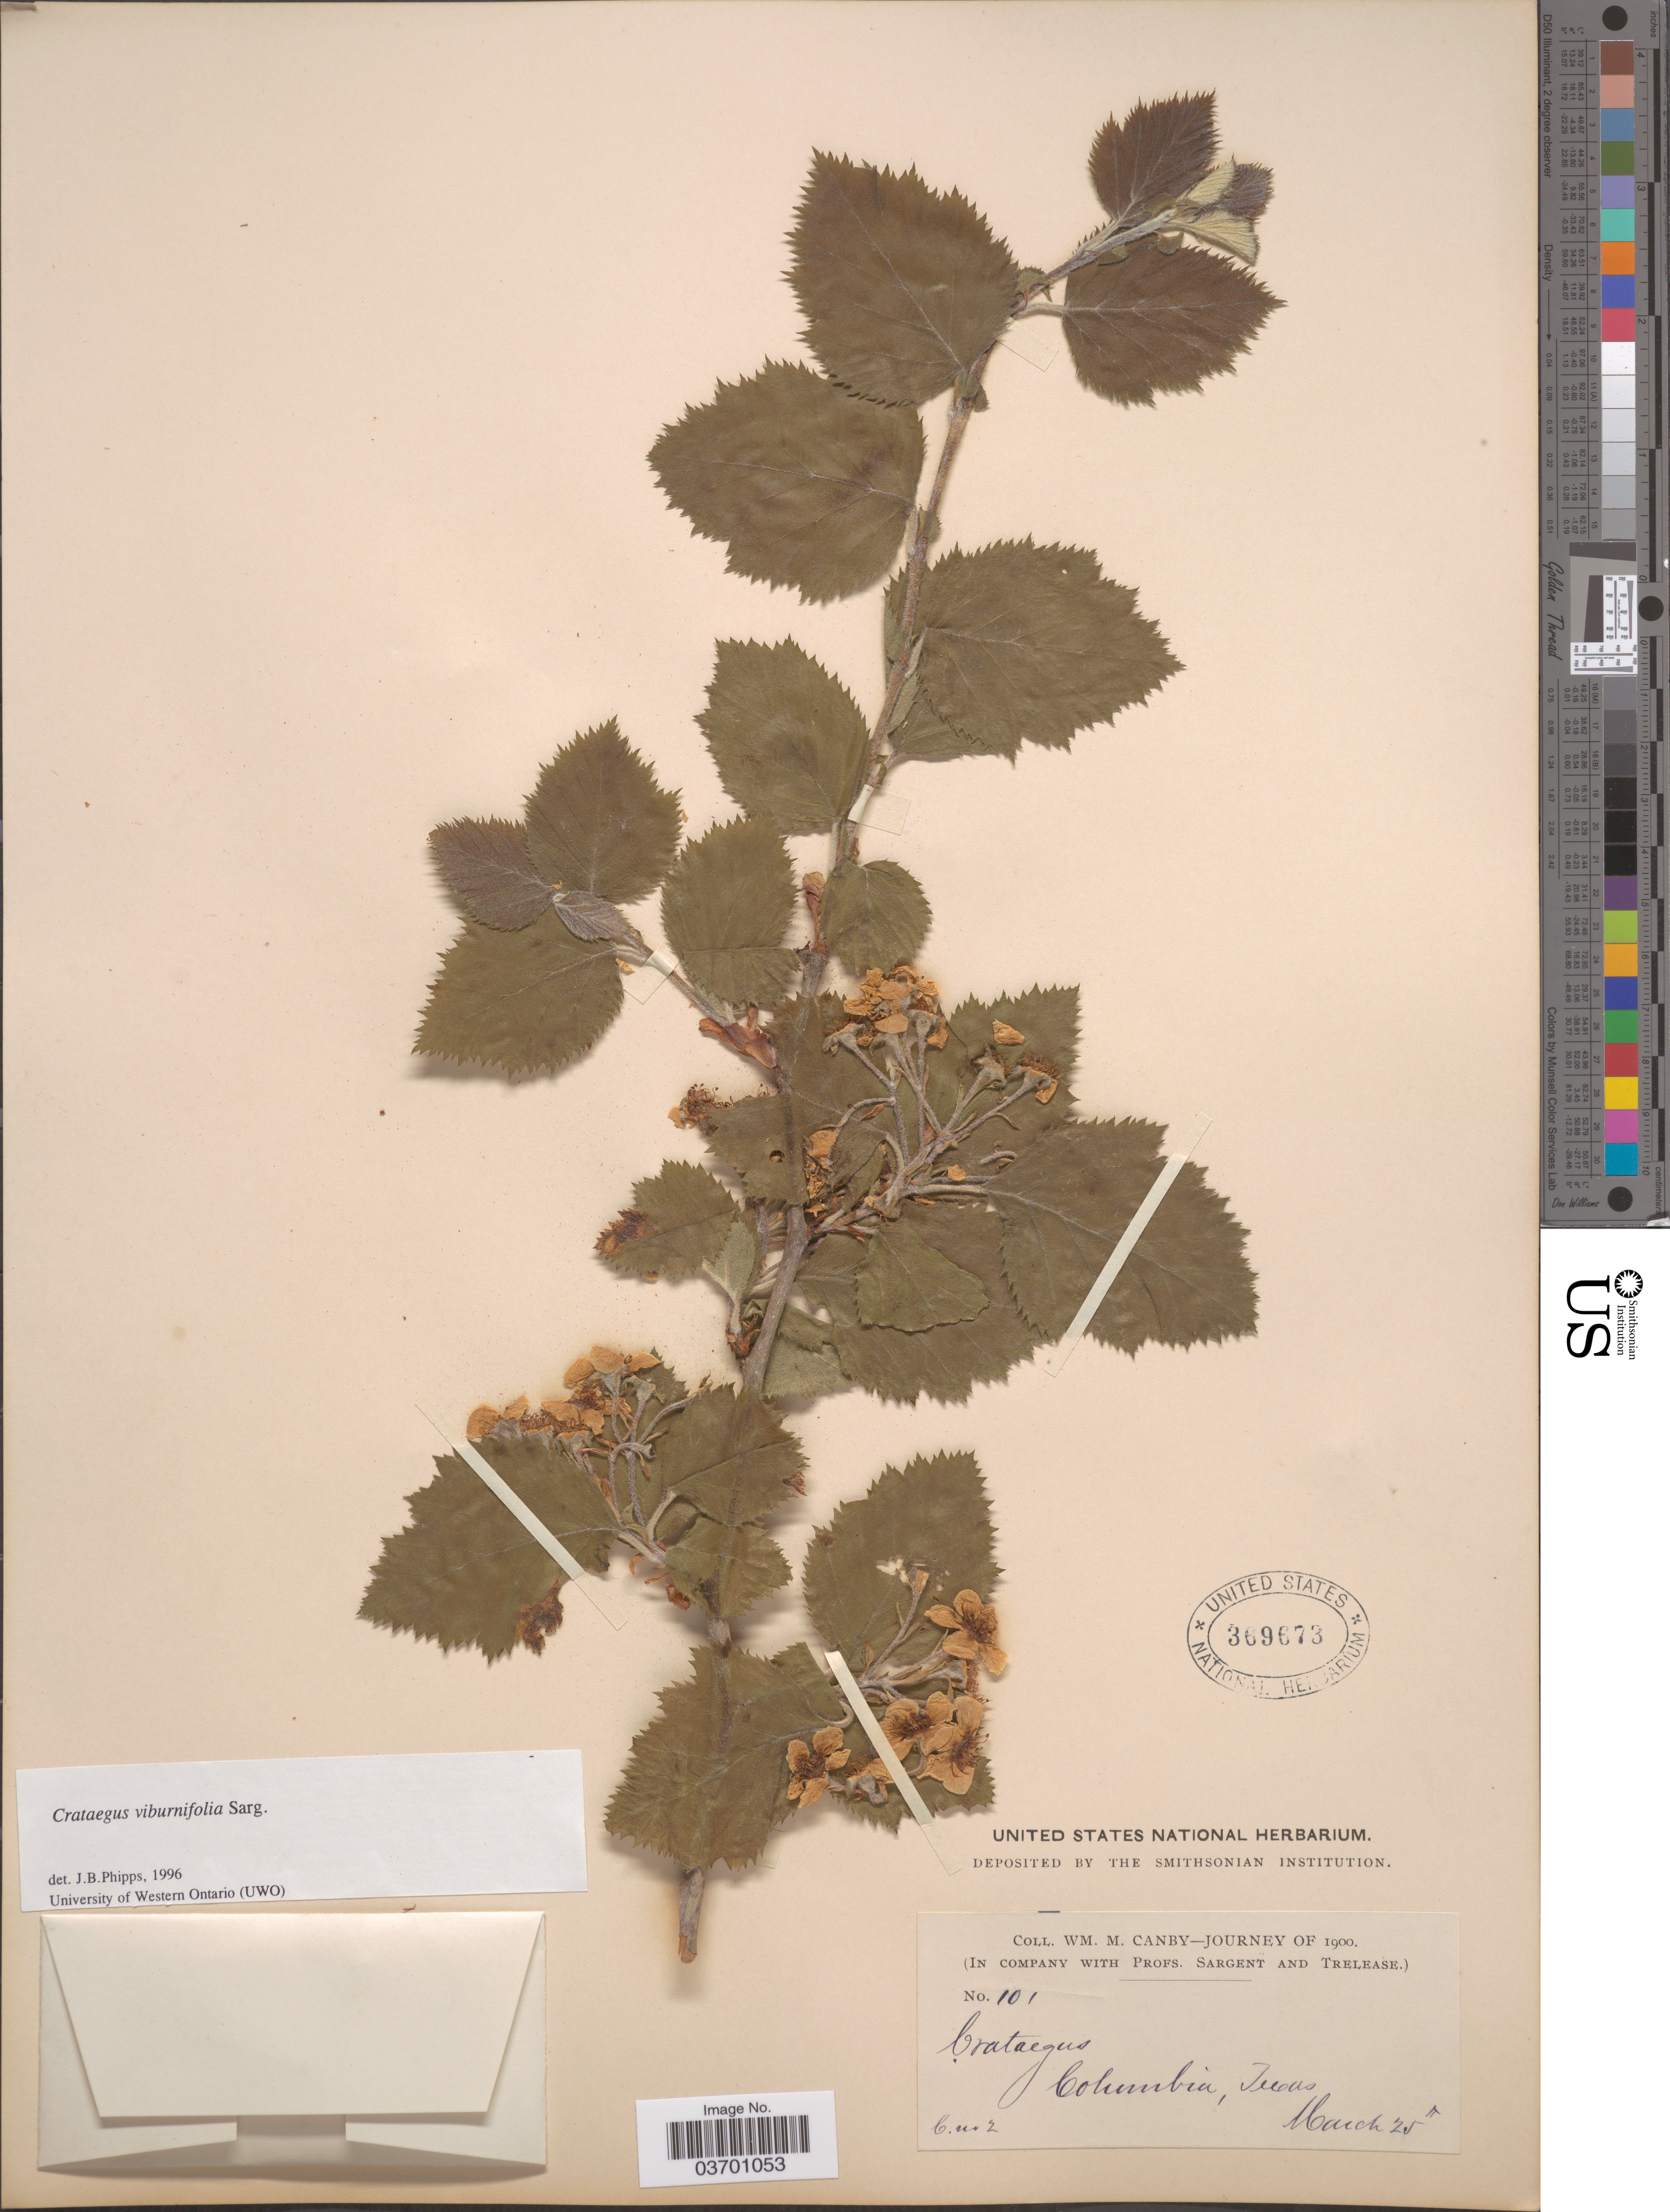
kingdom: Plantae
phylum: Tracheophyta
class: Magnoliopsida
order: Rosales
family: Rosaceae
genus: Crataegus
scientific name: Crataegus mollis var. viburnifolia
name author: (Sarg.) Lance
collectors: W. M. Canby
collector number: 101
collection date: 1900-03-25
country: United States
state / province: Texas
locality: Columbia.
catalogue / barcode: US 369673